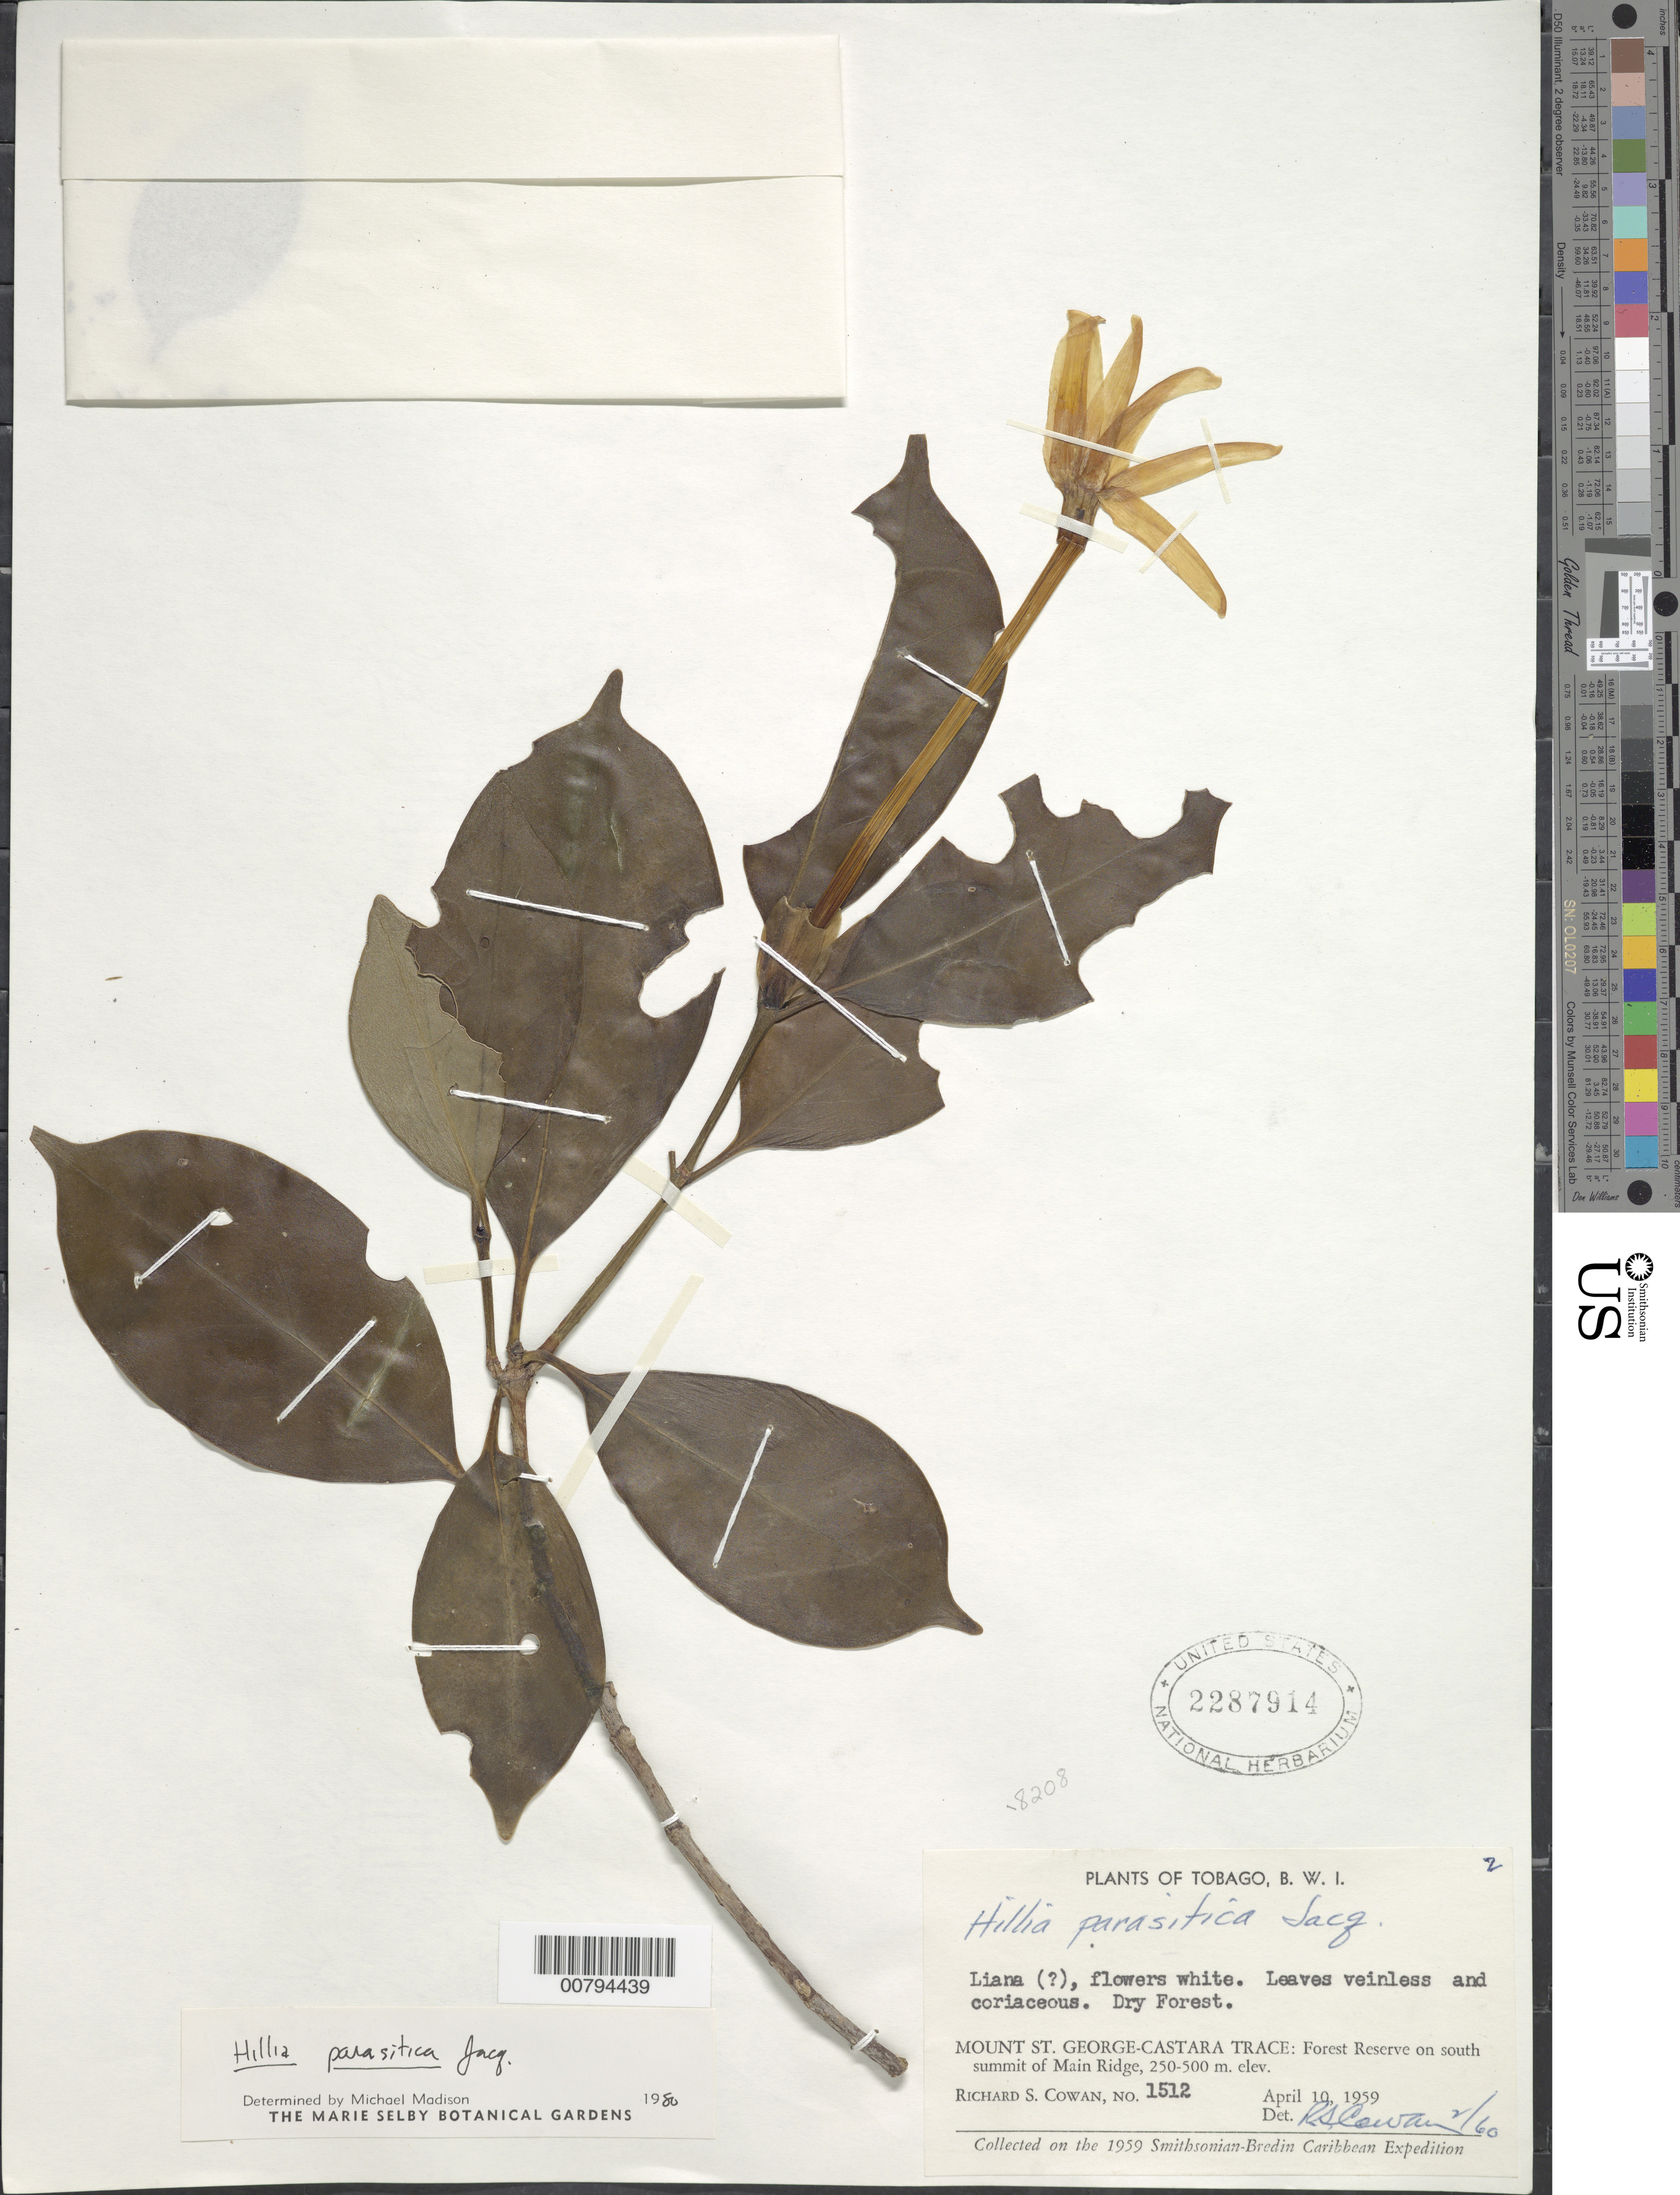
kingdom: Plantae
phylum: Tracheophyta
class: Magnoliopsida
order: Gentianales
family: Rubiaceae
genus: Hillia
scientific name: Hillia parasitica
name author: Jacq.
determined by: Cowan, R. S.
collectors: R. S. Cowan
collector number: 1512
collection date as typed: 10 Apr 1959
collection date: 1959-04-10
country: Trinidad and Tobago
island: Tobago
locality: Mount St. George-Castara Trace: Forest Reserve on south summit of Main Ridge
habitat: Dry forest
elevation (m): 250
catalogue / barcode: US 2287914